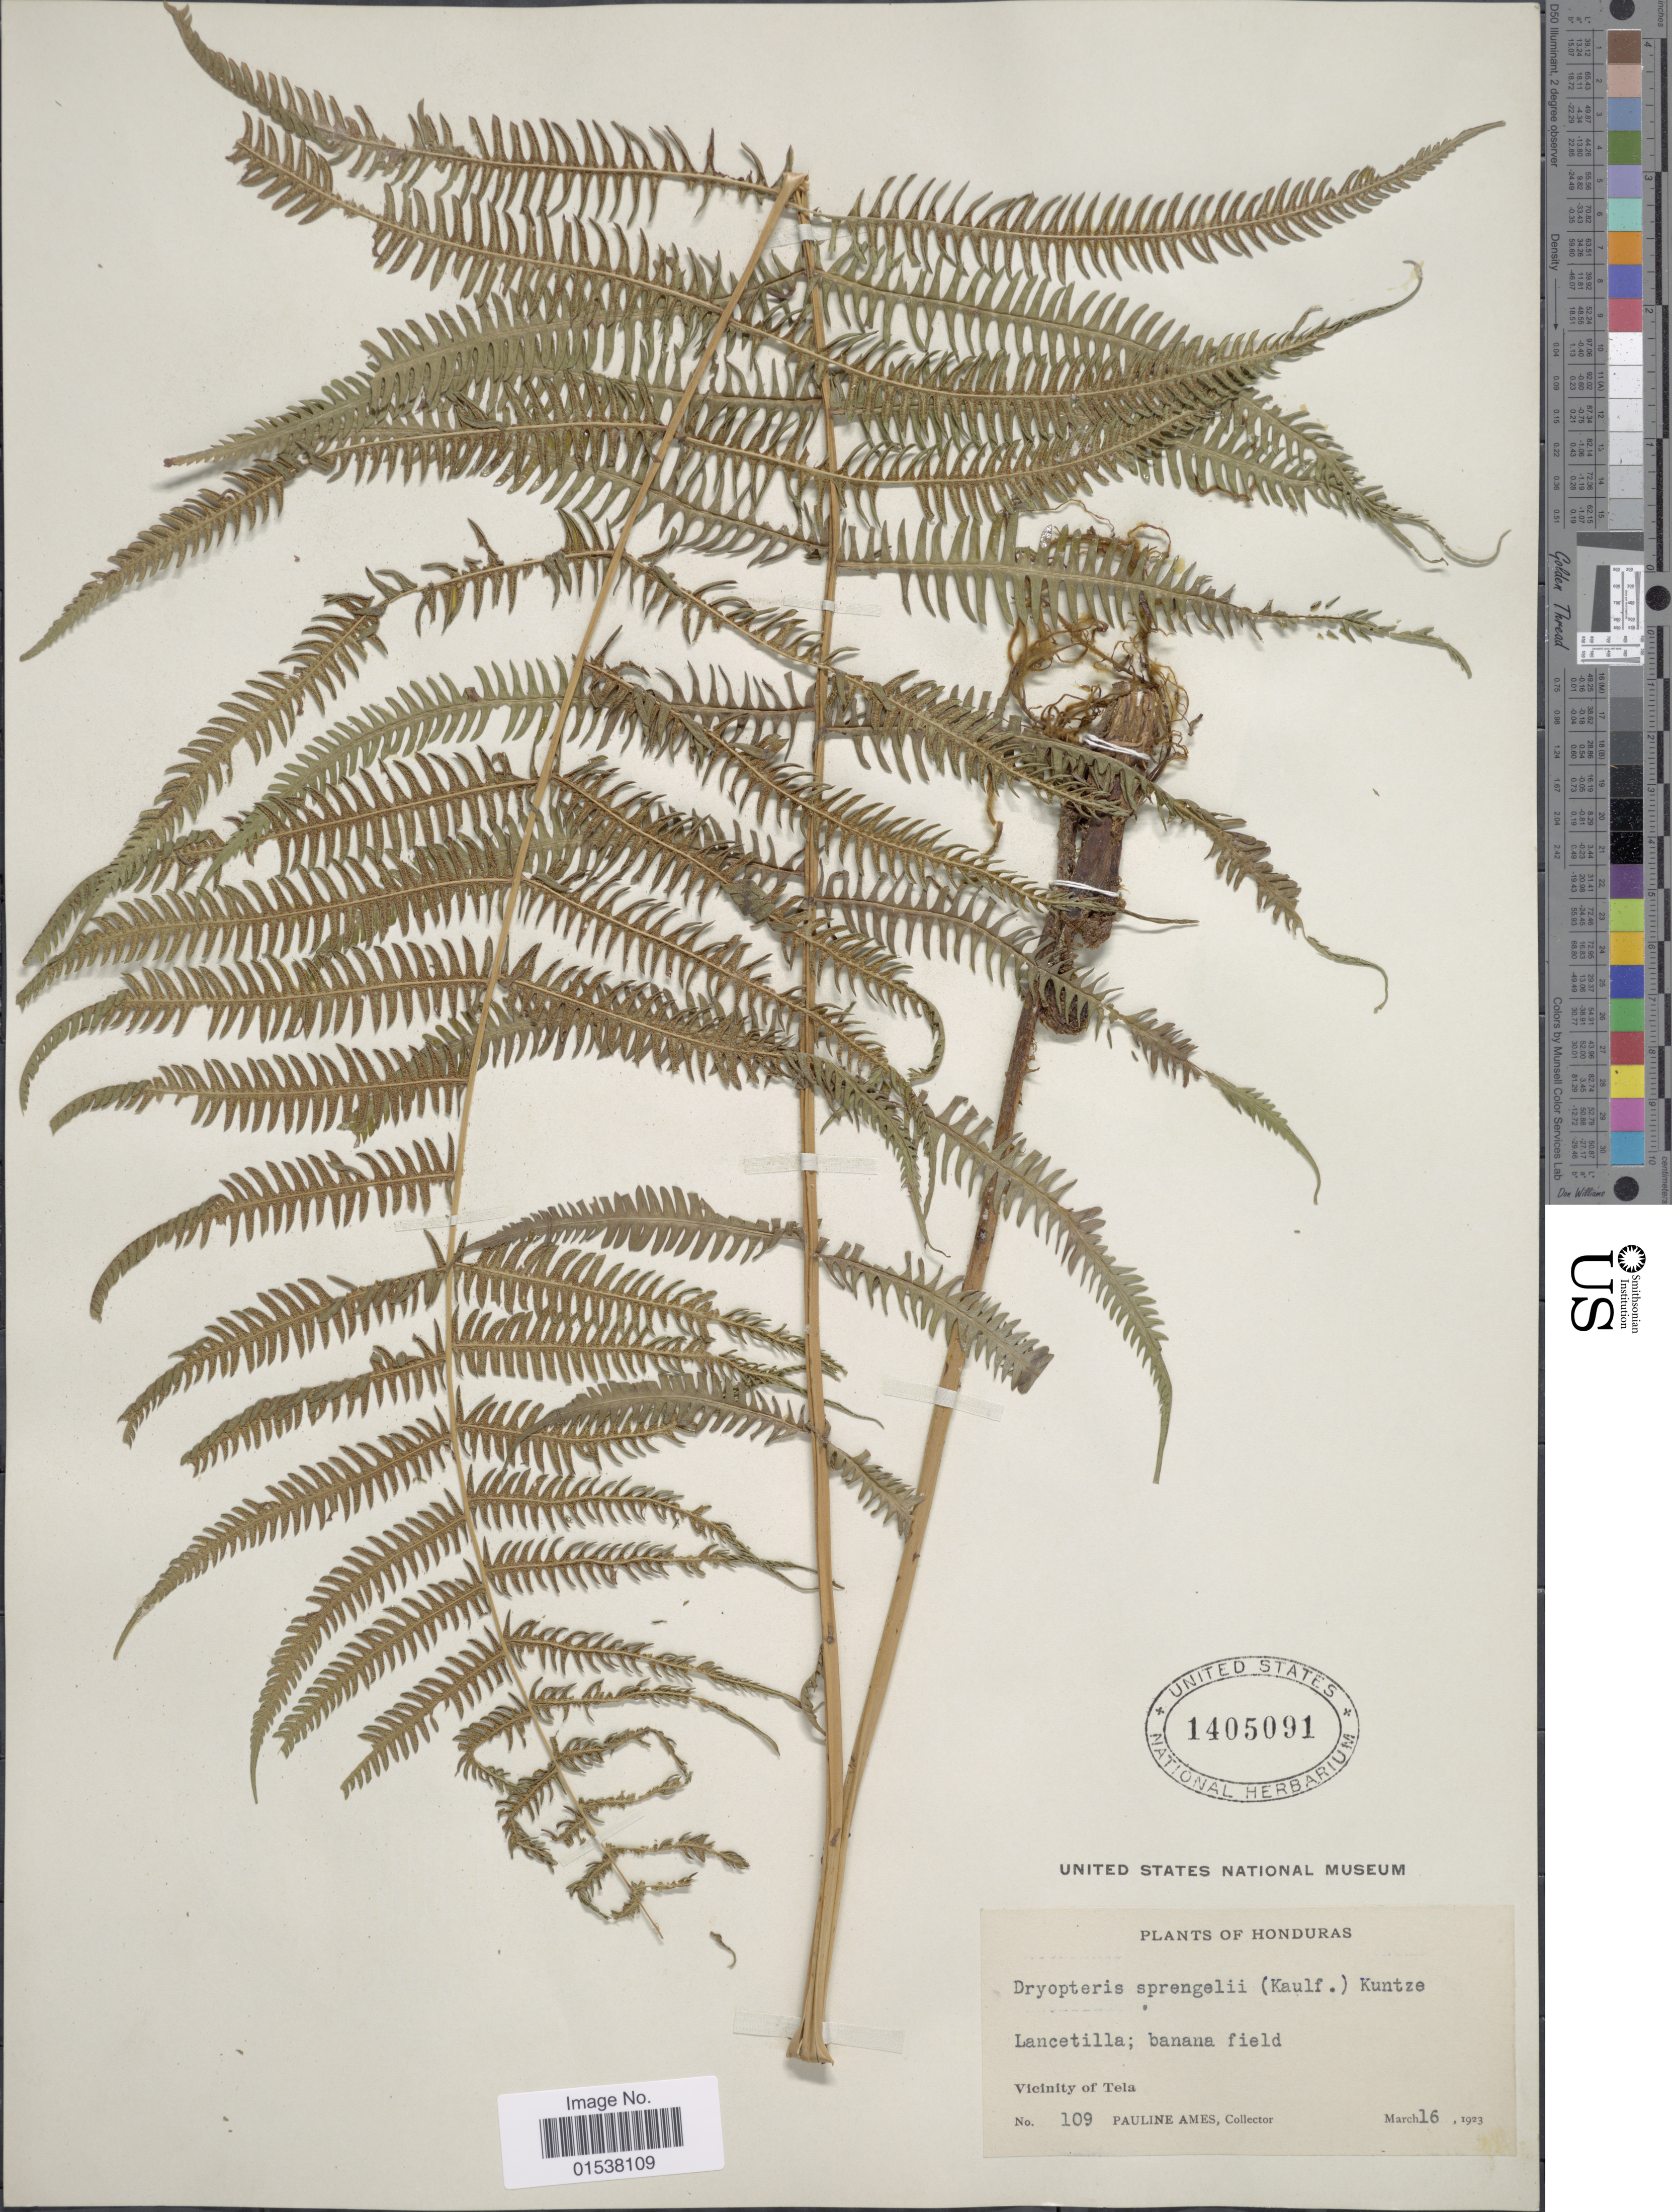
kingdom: Plantae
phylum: Tracheophyta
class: Polypodiopsida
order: Polypodiales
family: Thelypteridaceae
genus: Amauropelta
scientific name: Amauropelta balbisii (Spreng.) comb. nov., ined. 2015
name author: (Spreng.)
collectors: P. Ames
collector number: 109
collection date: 1923-03-16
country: Honduras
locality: Lancetilla; banana field, vicinity of Tela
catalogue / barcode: US 1405091